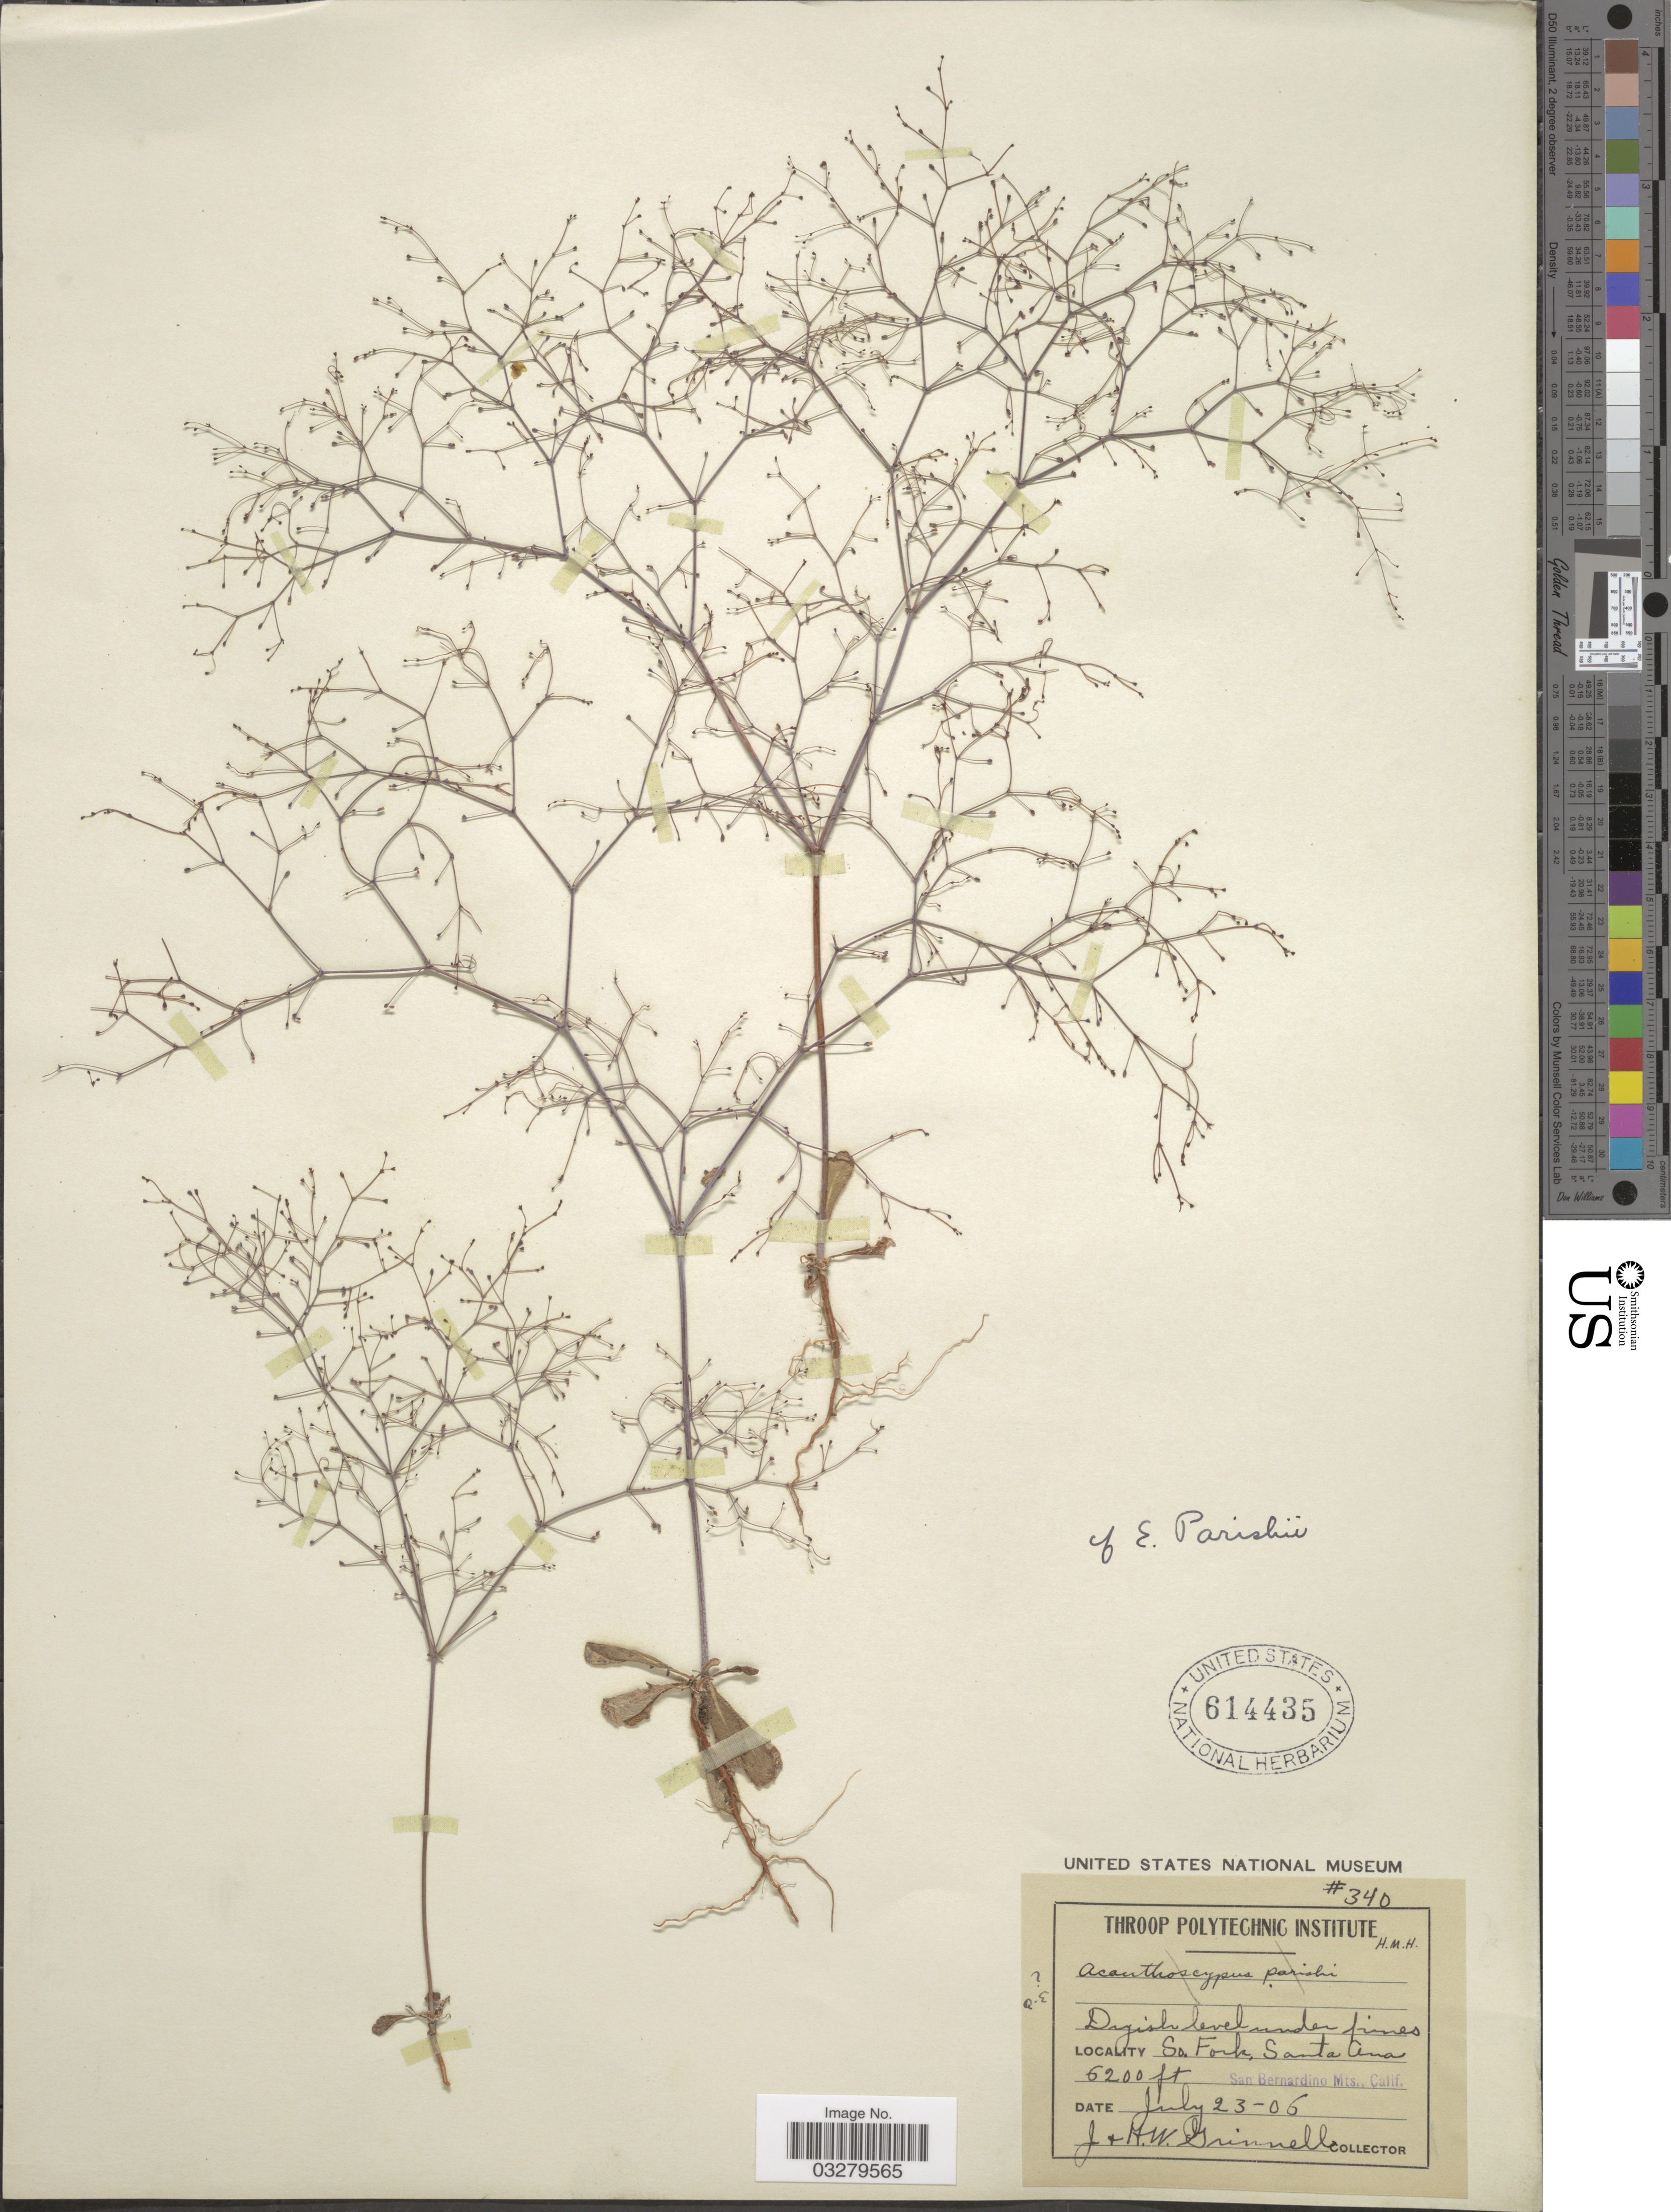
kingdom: Plantae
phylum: Tracheophyta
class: Magnoliopsida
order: Caryophyllales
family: Polygonaceae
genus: Eriogonum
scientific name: Eriogonum parishii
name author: S. Watson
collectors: J. Grinnell & H. Grinnell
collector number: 340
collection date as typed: Transcribed d/m/y: 23/7/6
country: United States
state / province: California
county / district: San Bernardino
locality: So. Fork, Santa Ana. San Bernardino Mts.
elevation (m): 1890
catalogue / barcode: US 614435